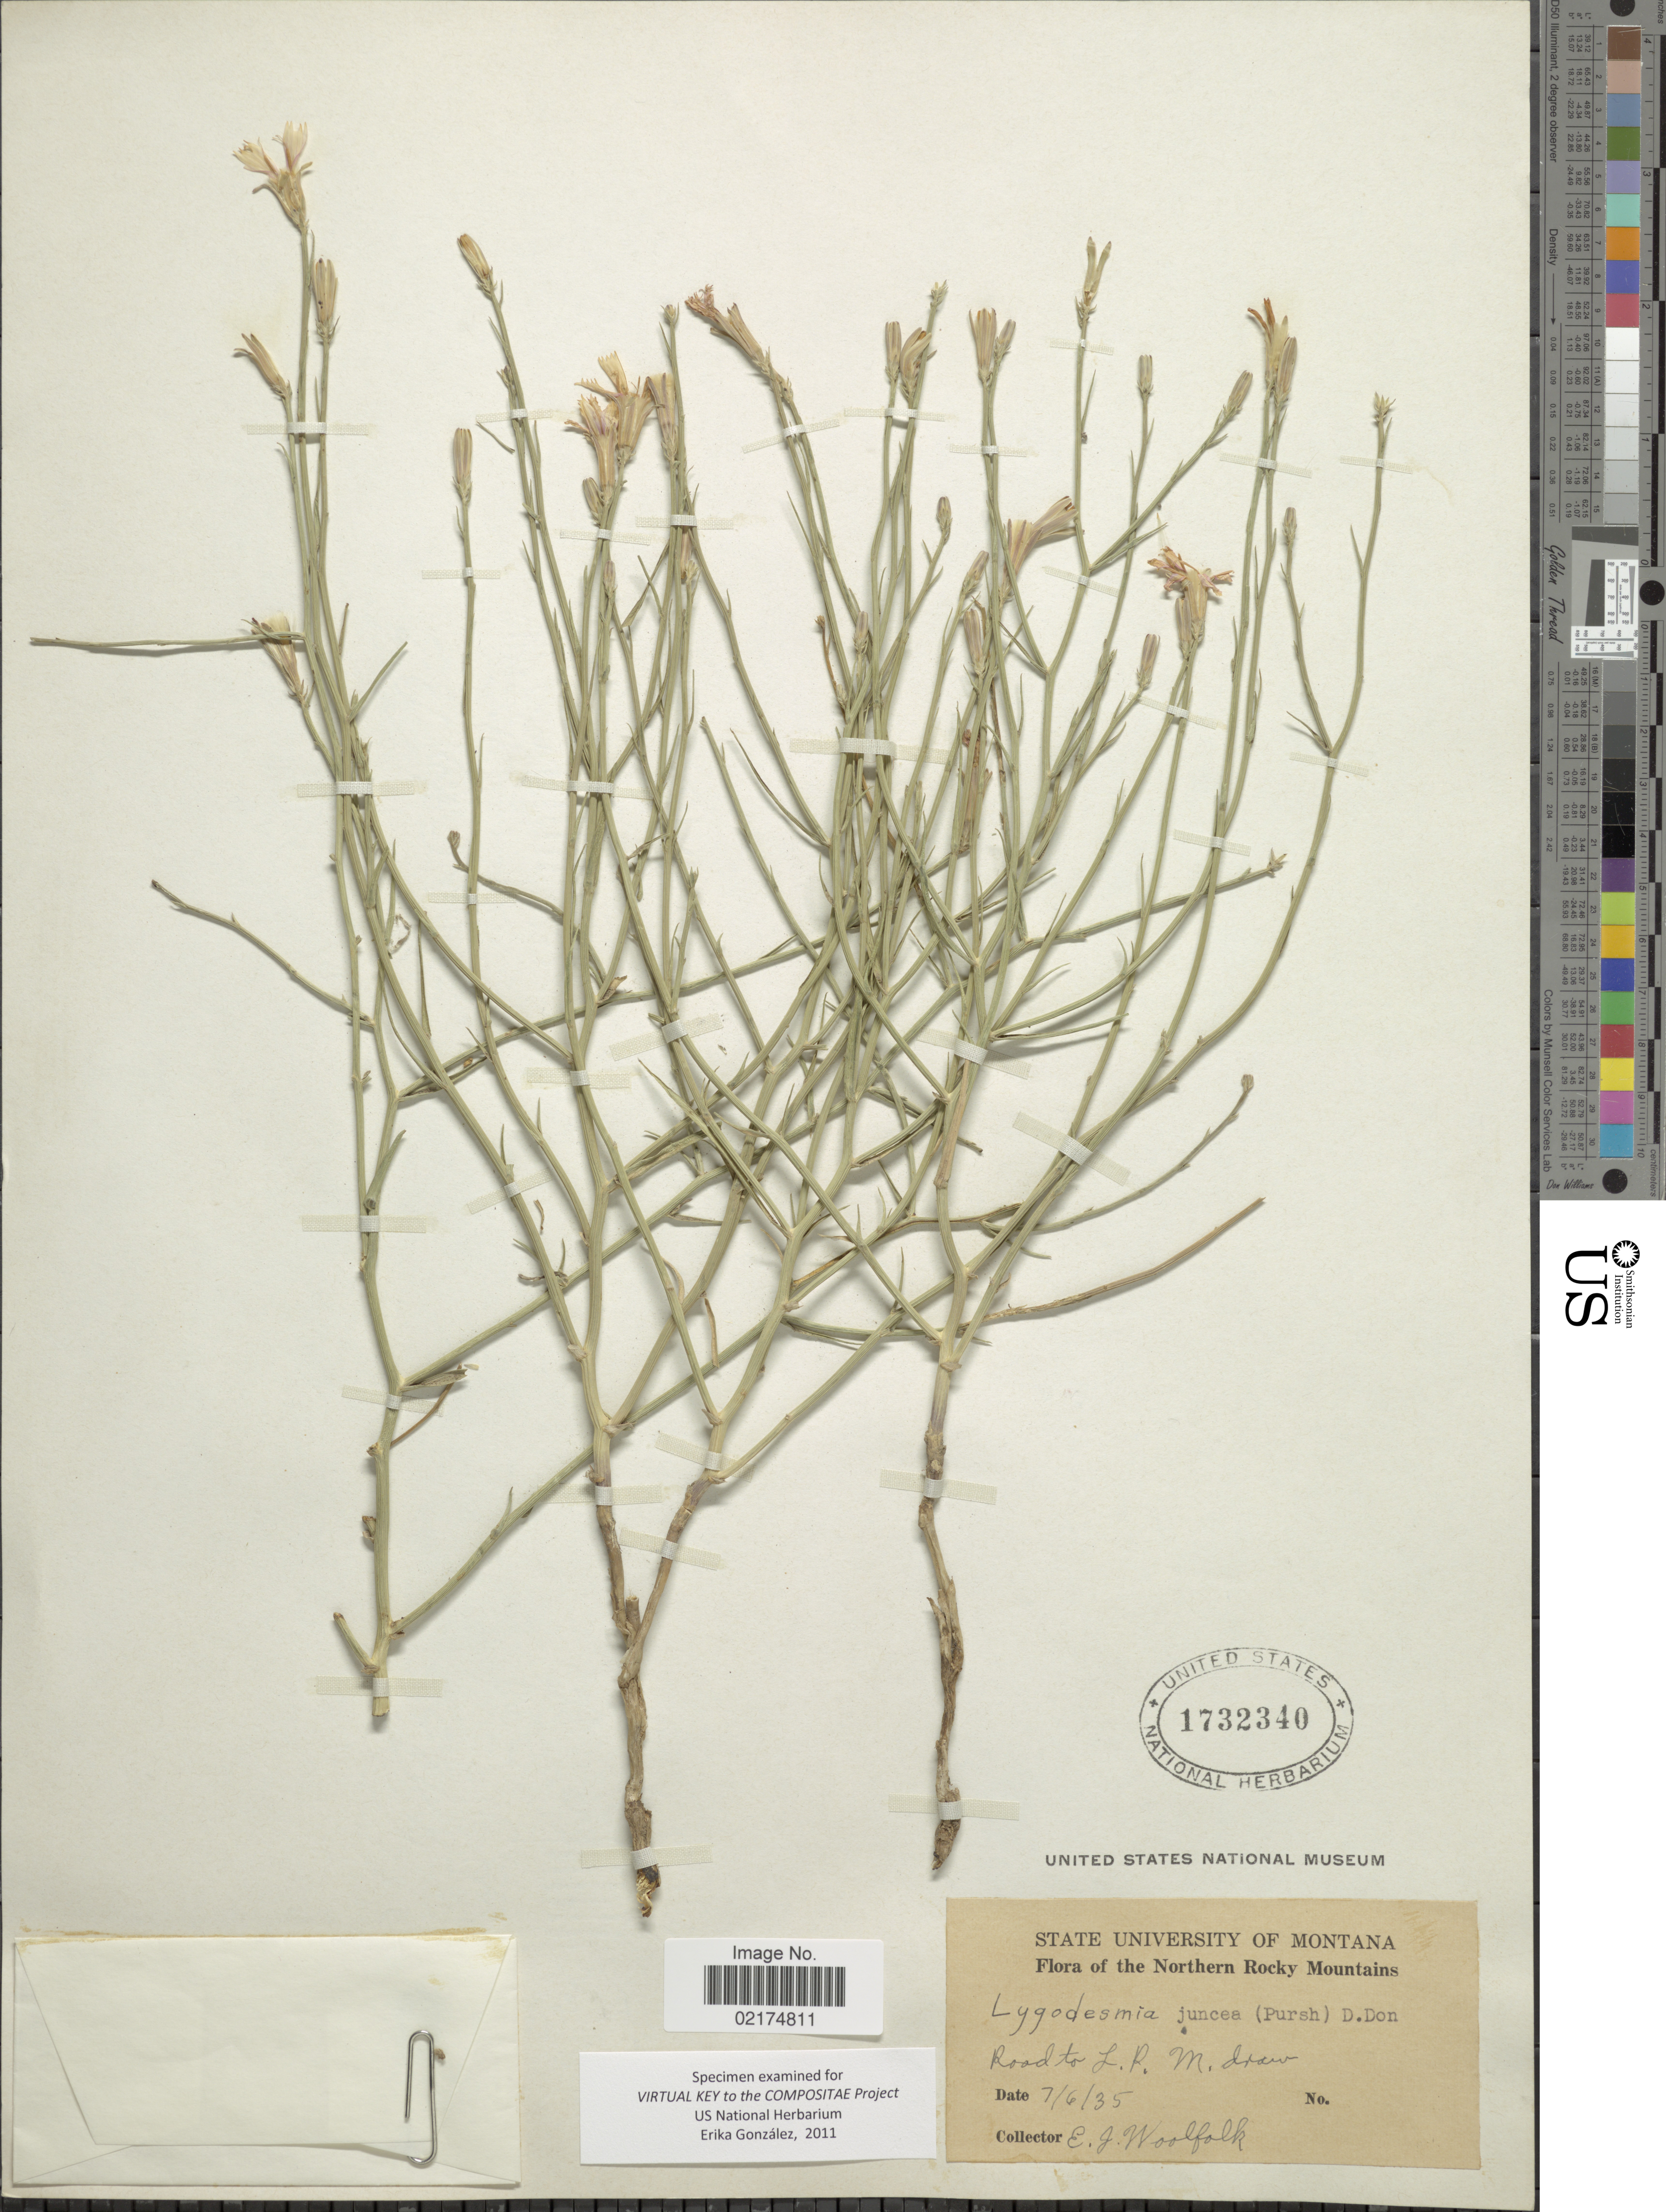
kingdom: Plantae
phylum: Tracheophyta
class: Magnoliopsida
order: Asterales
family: Asteraceae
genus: Lygodesmia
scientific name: Lygodesmia juncea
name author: D. Don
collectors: E. Woolfolk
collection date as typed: Transcribed d/m/y: 6/7/35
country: United States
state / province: Montana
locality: Northern Rocky Mountains, Road to L.R. M. Draw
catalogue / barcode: US 1732340